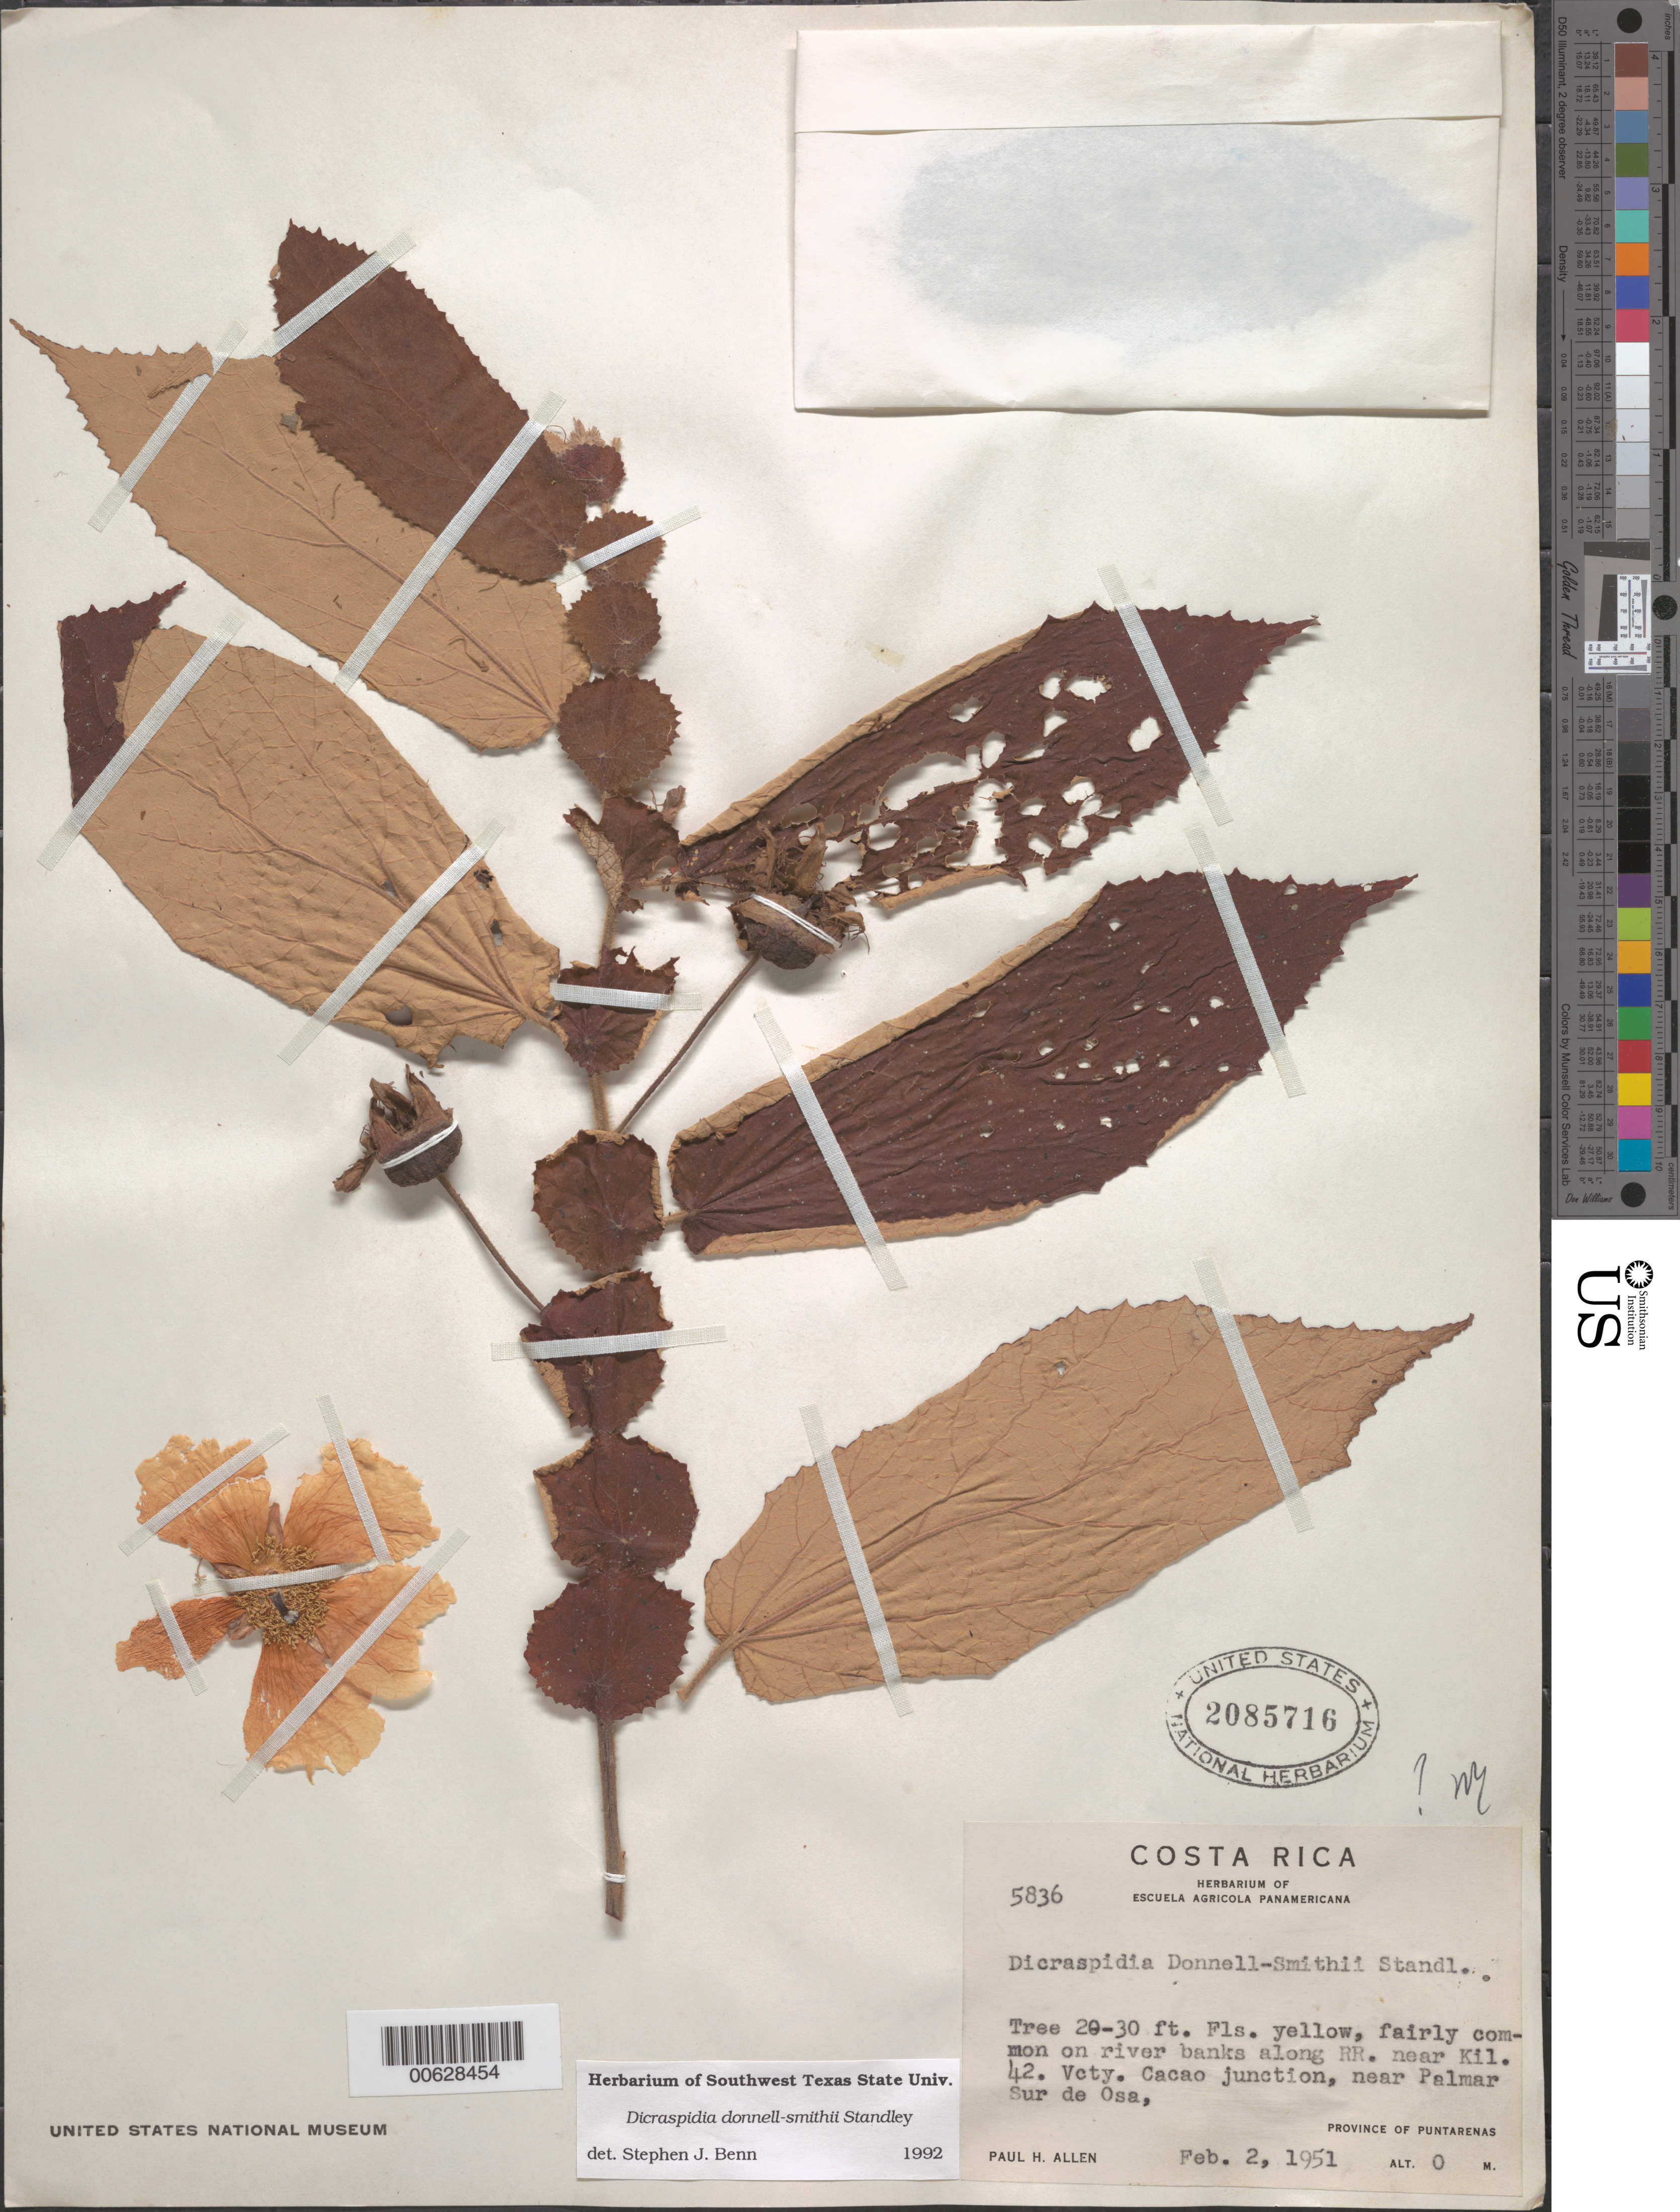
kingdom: Plantae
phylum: Tracheophyta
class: Magnoliopsida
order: Malvales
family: Muntingiaceae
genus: Dicraspidia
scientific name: Dicraspidia donnell-smithii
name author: Standl.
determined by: Benn, S. J.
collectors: P. H. Allen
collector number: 5836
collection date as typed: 02 Feb 1951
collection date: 1951-02-02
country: Costa Rica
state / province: Puntarenas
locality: Along RR. near Kil. 42. Vcty. Cacao junction, near Palmar Sur de Osa.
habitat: Fairly common on river banks.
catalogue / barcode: US 2085716